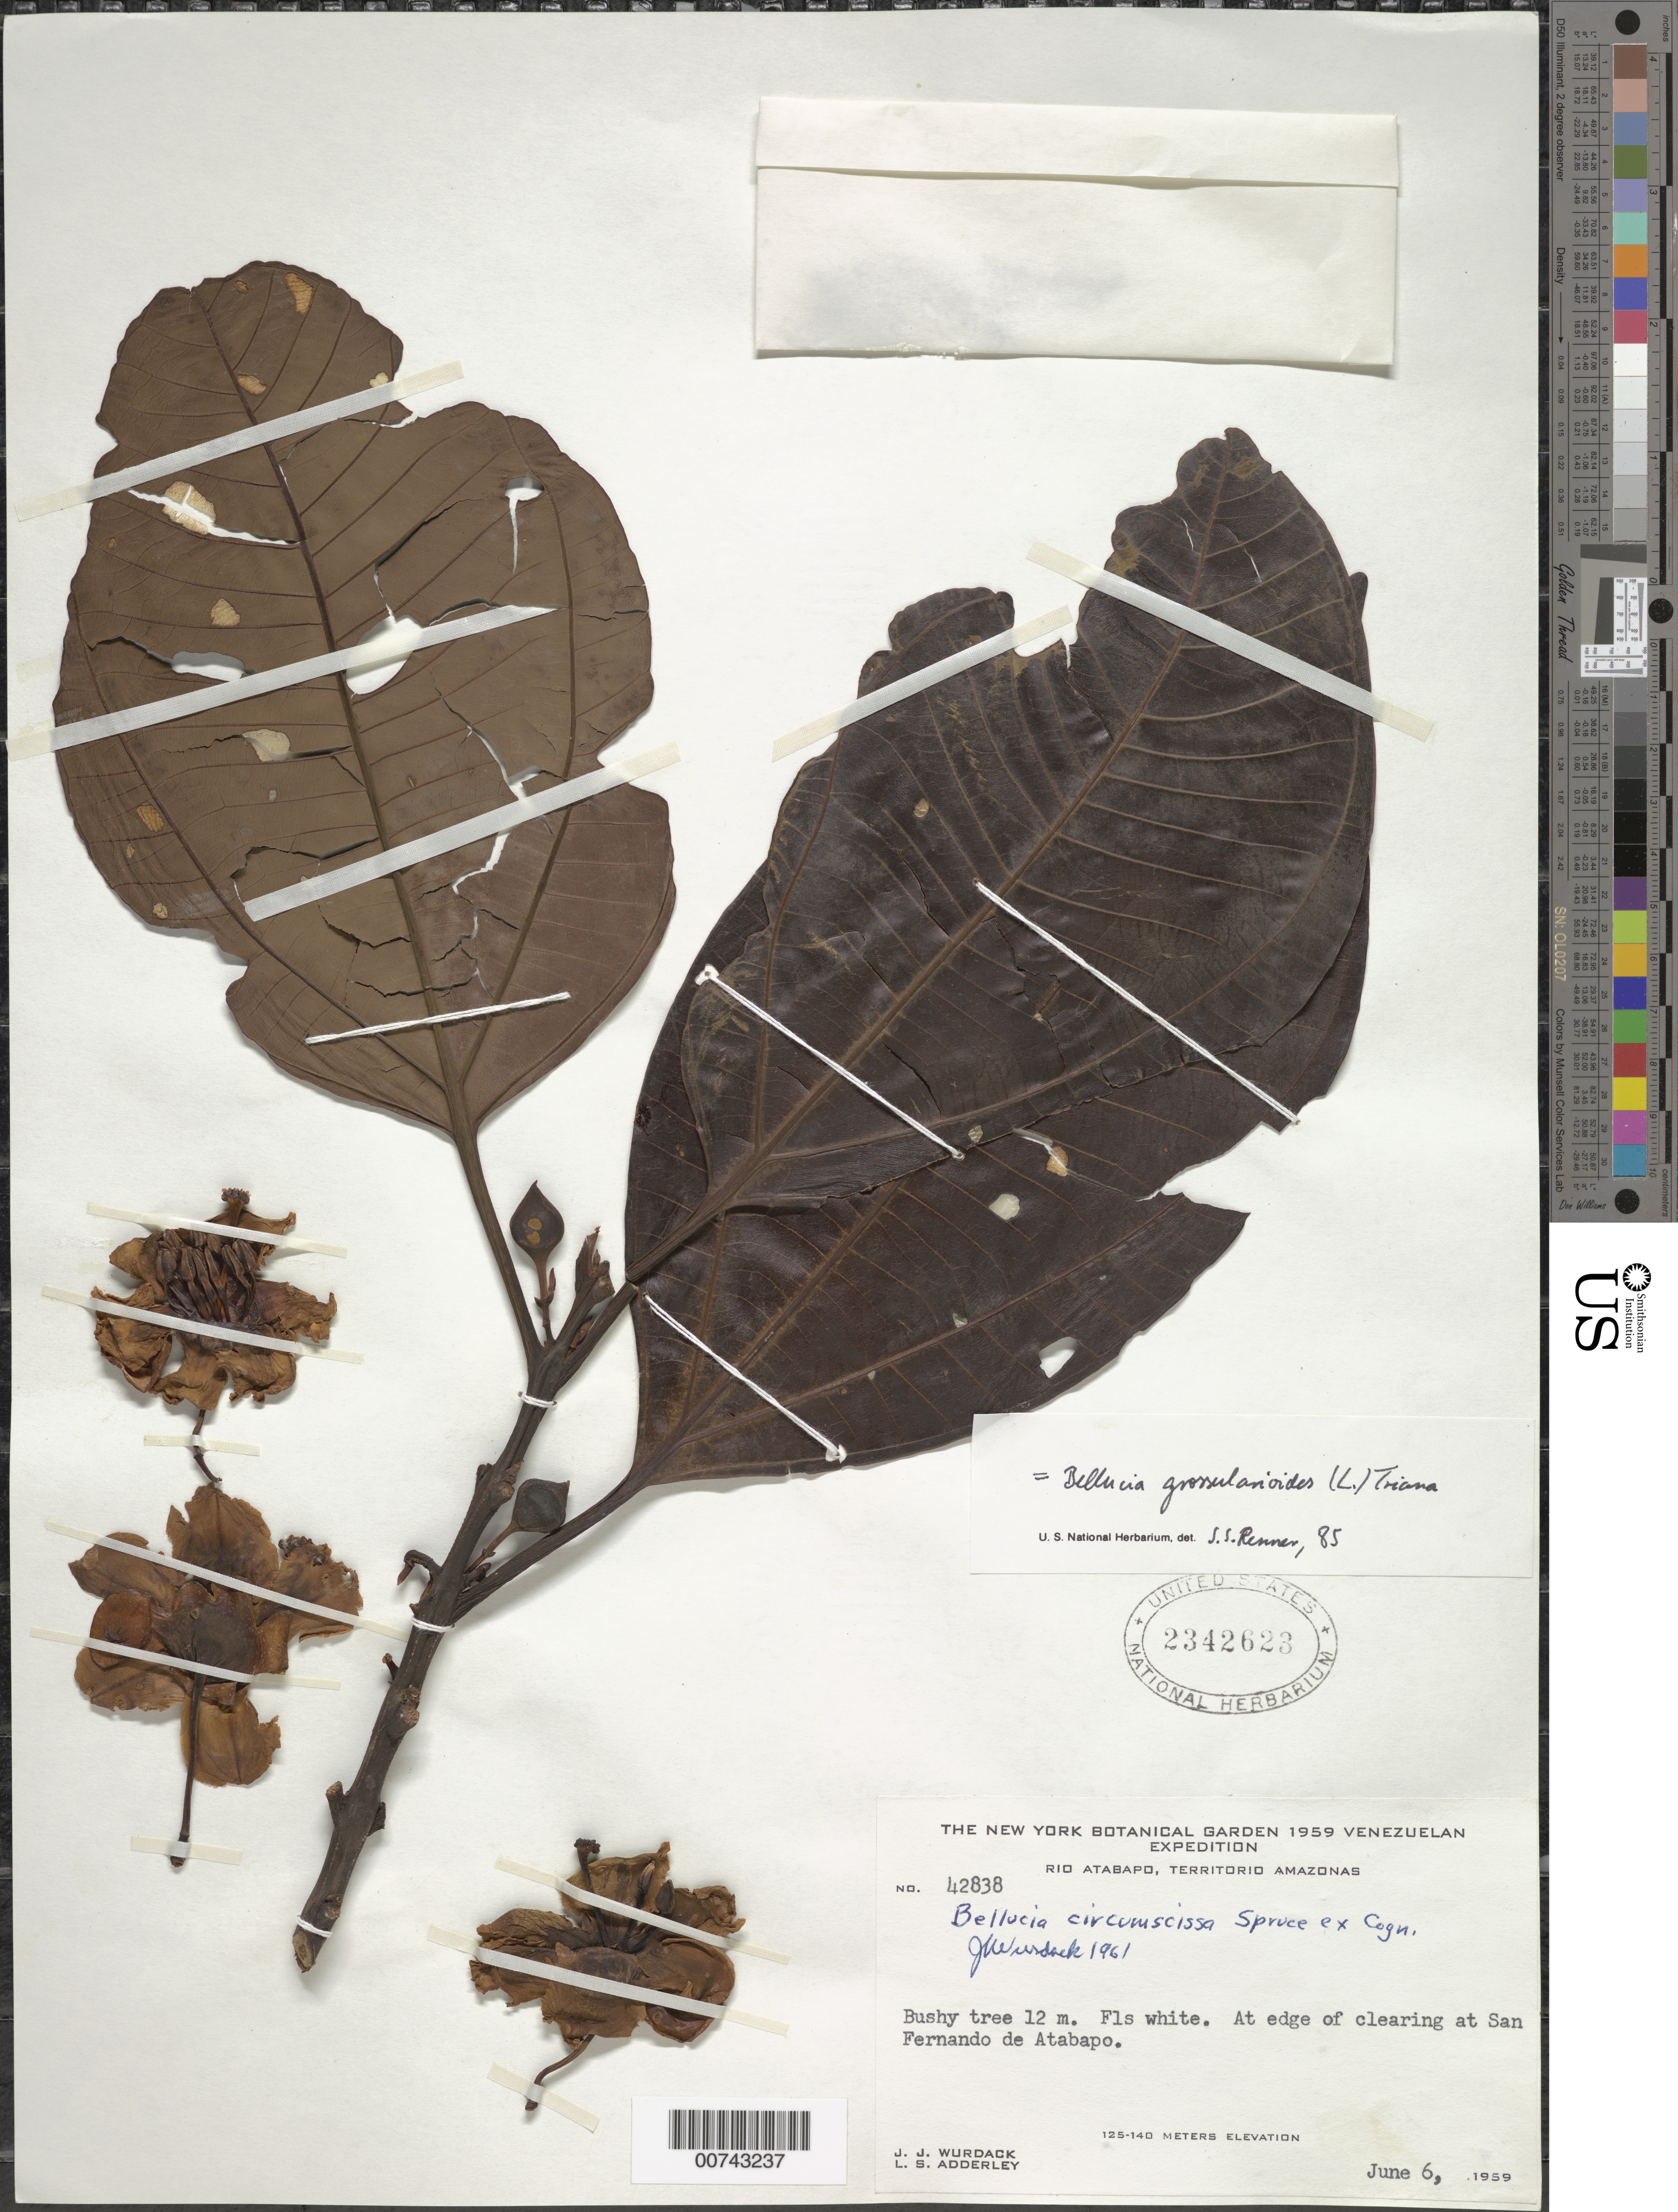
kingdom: Plantae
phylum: Tracheophyta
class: Magnoliopsida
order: Myrtales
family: Melastomataceae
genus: Bellucia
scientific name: Bellucia grossularioides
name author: (L.) Triana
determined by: Renner, J. S.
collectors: J. J. Wurdack & L. S. Adderley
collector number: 42838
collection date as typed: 6-Jun-59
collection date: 1959-06-06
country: Venezuela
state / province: Amazonas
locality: Río Atabapo, San Fernando de Atabapo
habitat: Edge of clearing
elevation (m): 125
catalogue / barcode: US 2342623